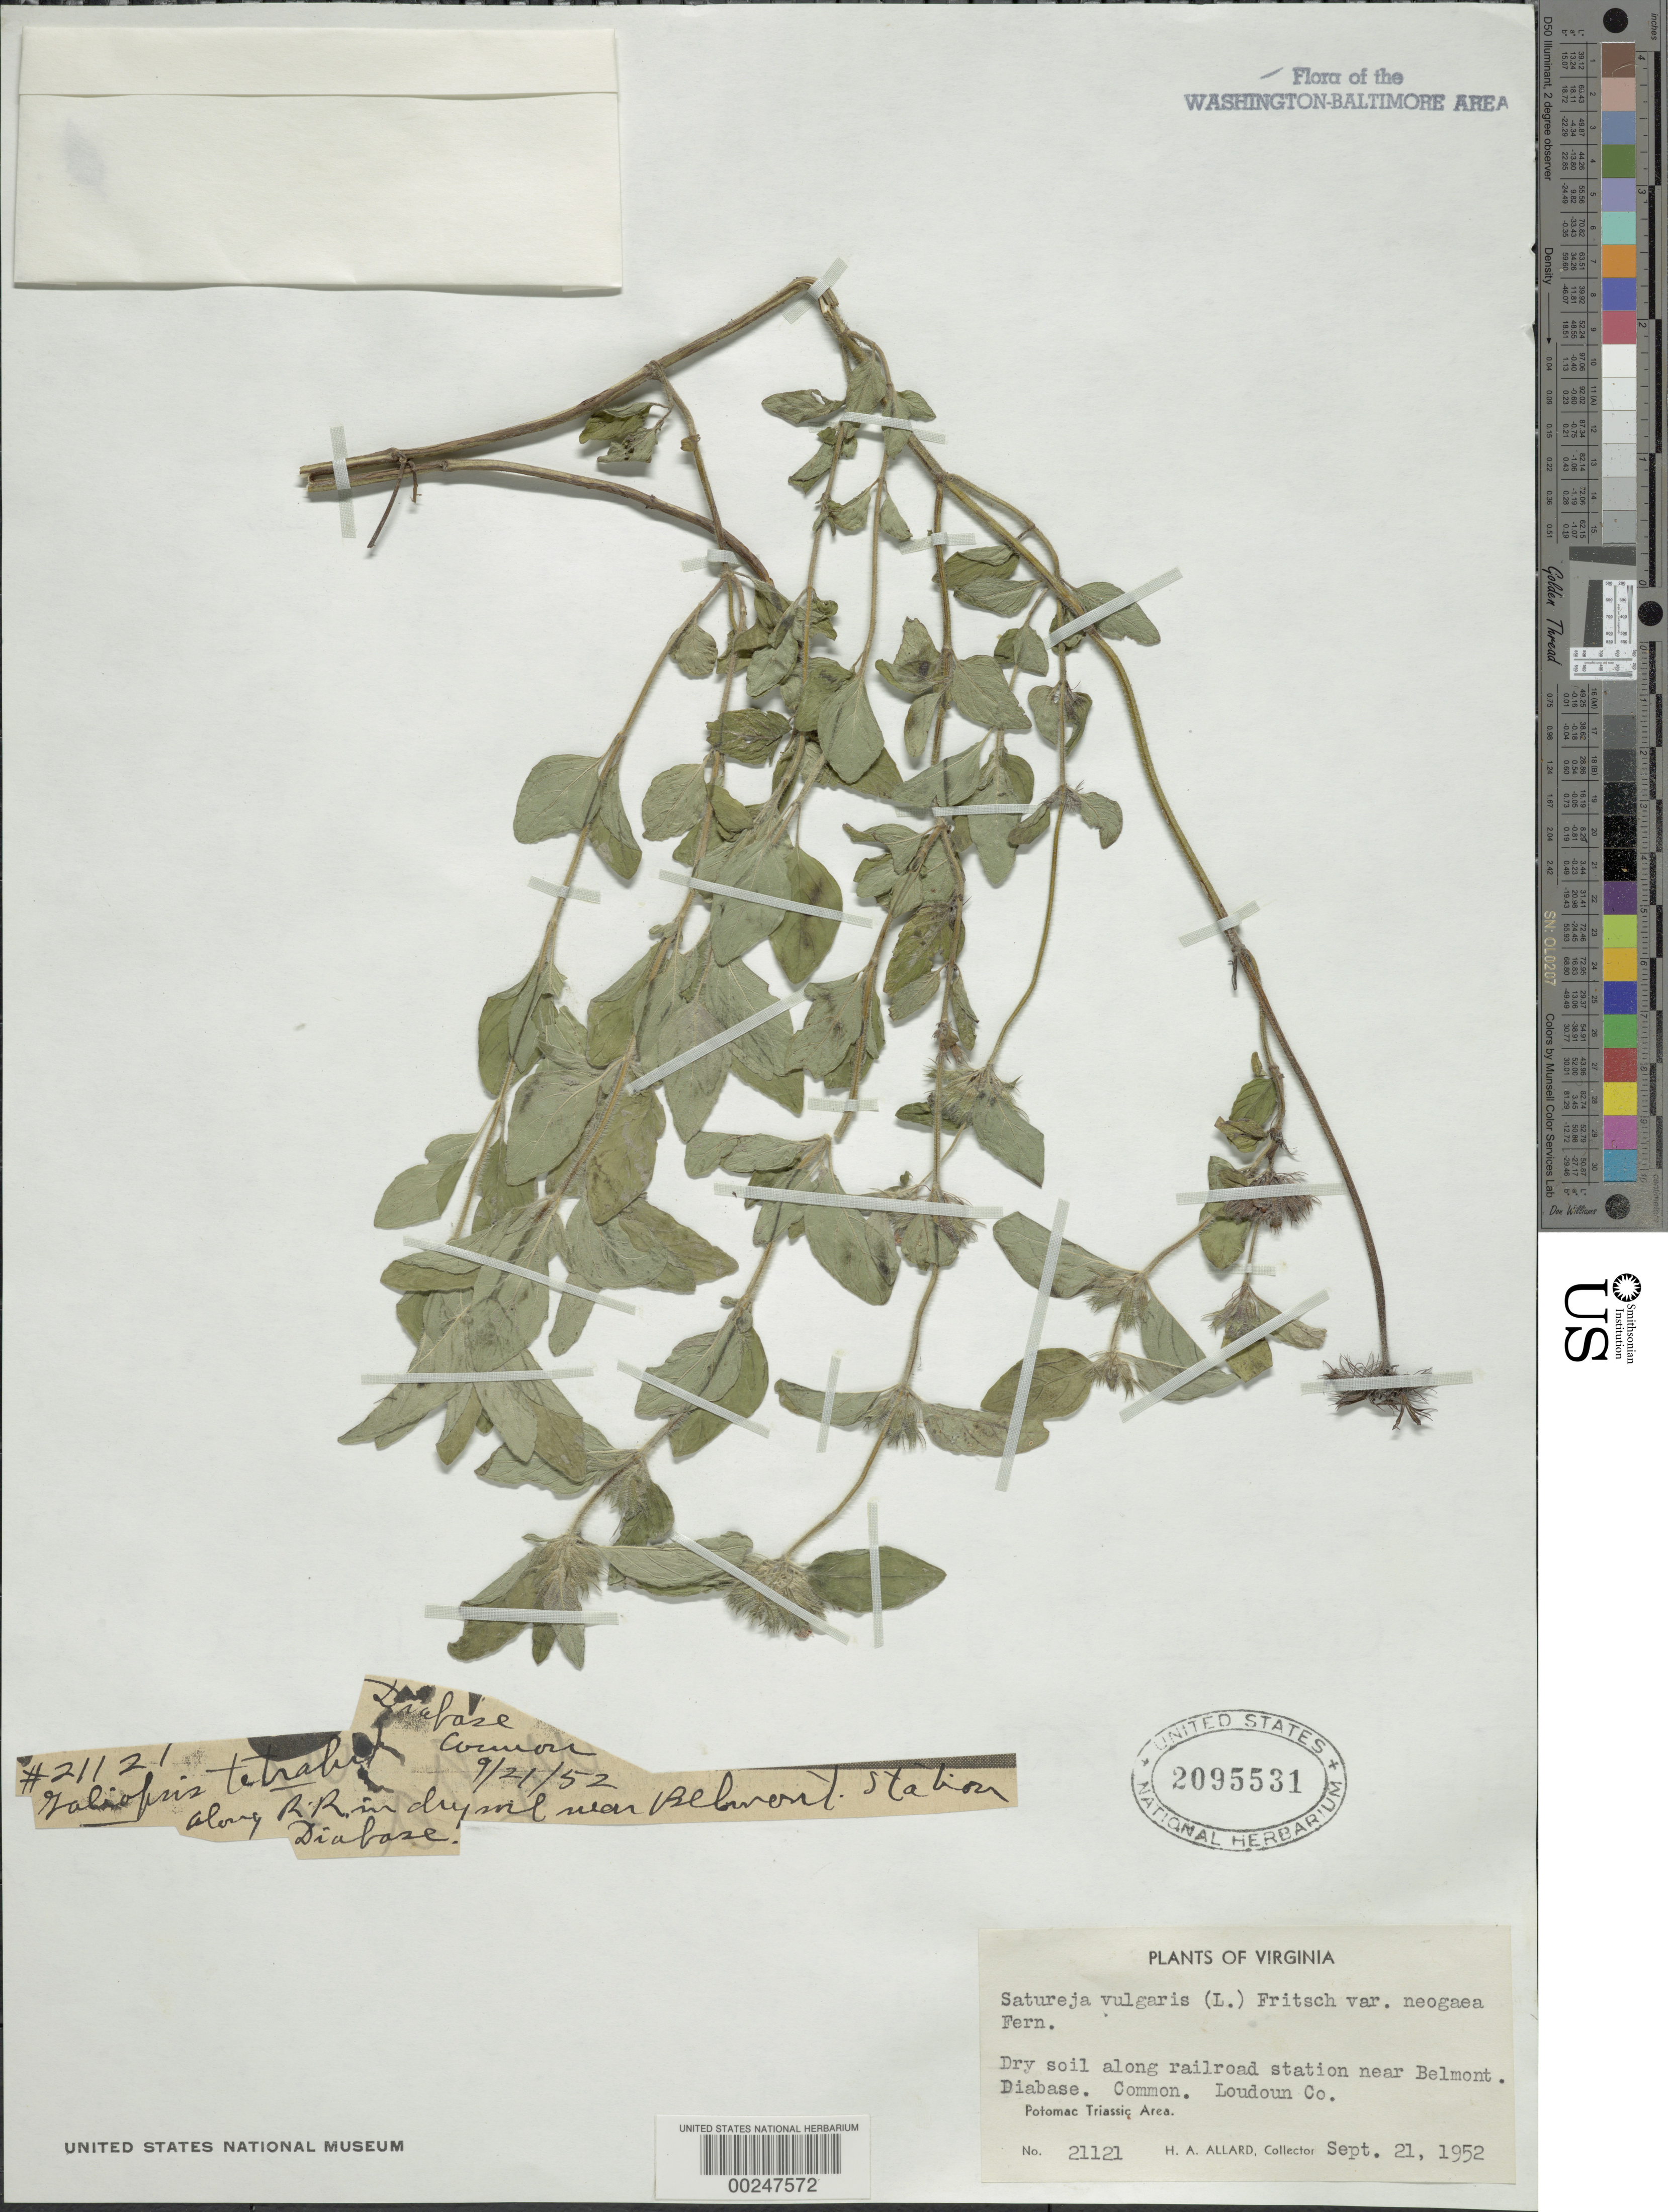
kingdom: Plantae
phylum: Tracheophyta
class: Magnoliopsida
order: Lamiales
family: Lamiaceae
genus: Clinopodium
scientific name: Clinopodium vulgare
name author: L.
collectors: H. A. Allard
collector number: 21121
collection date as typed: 21 Sep 1952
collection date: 1952-09-21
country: United States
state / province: Virginia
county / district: Loudoun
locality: Railroad Station near Belmont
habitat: Dry soil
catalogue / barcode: US 2095531